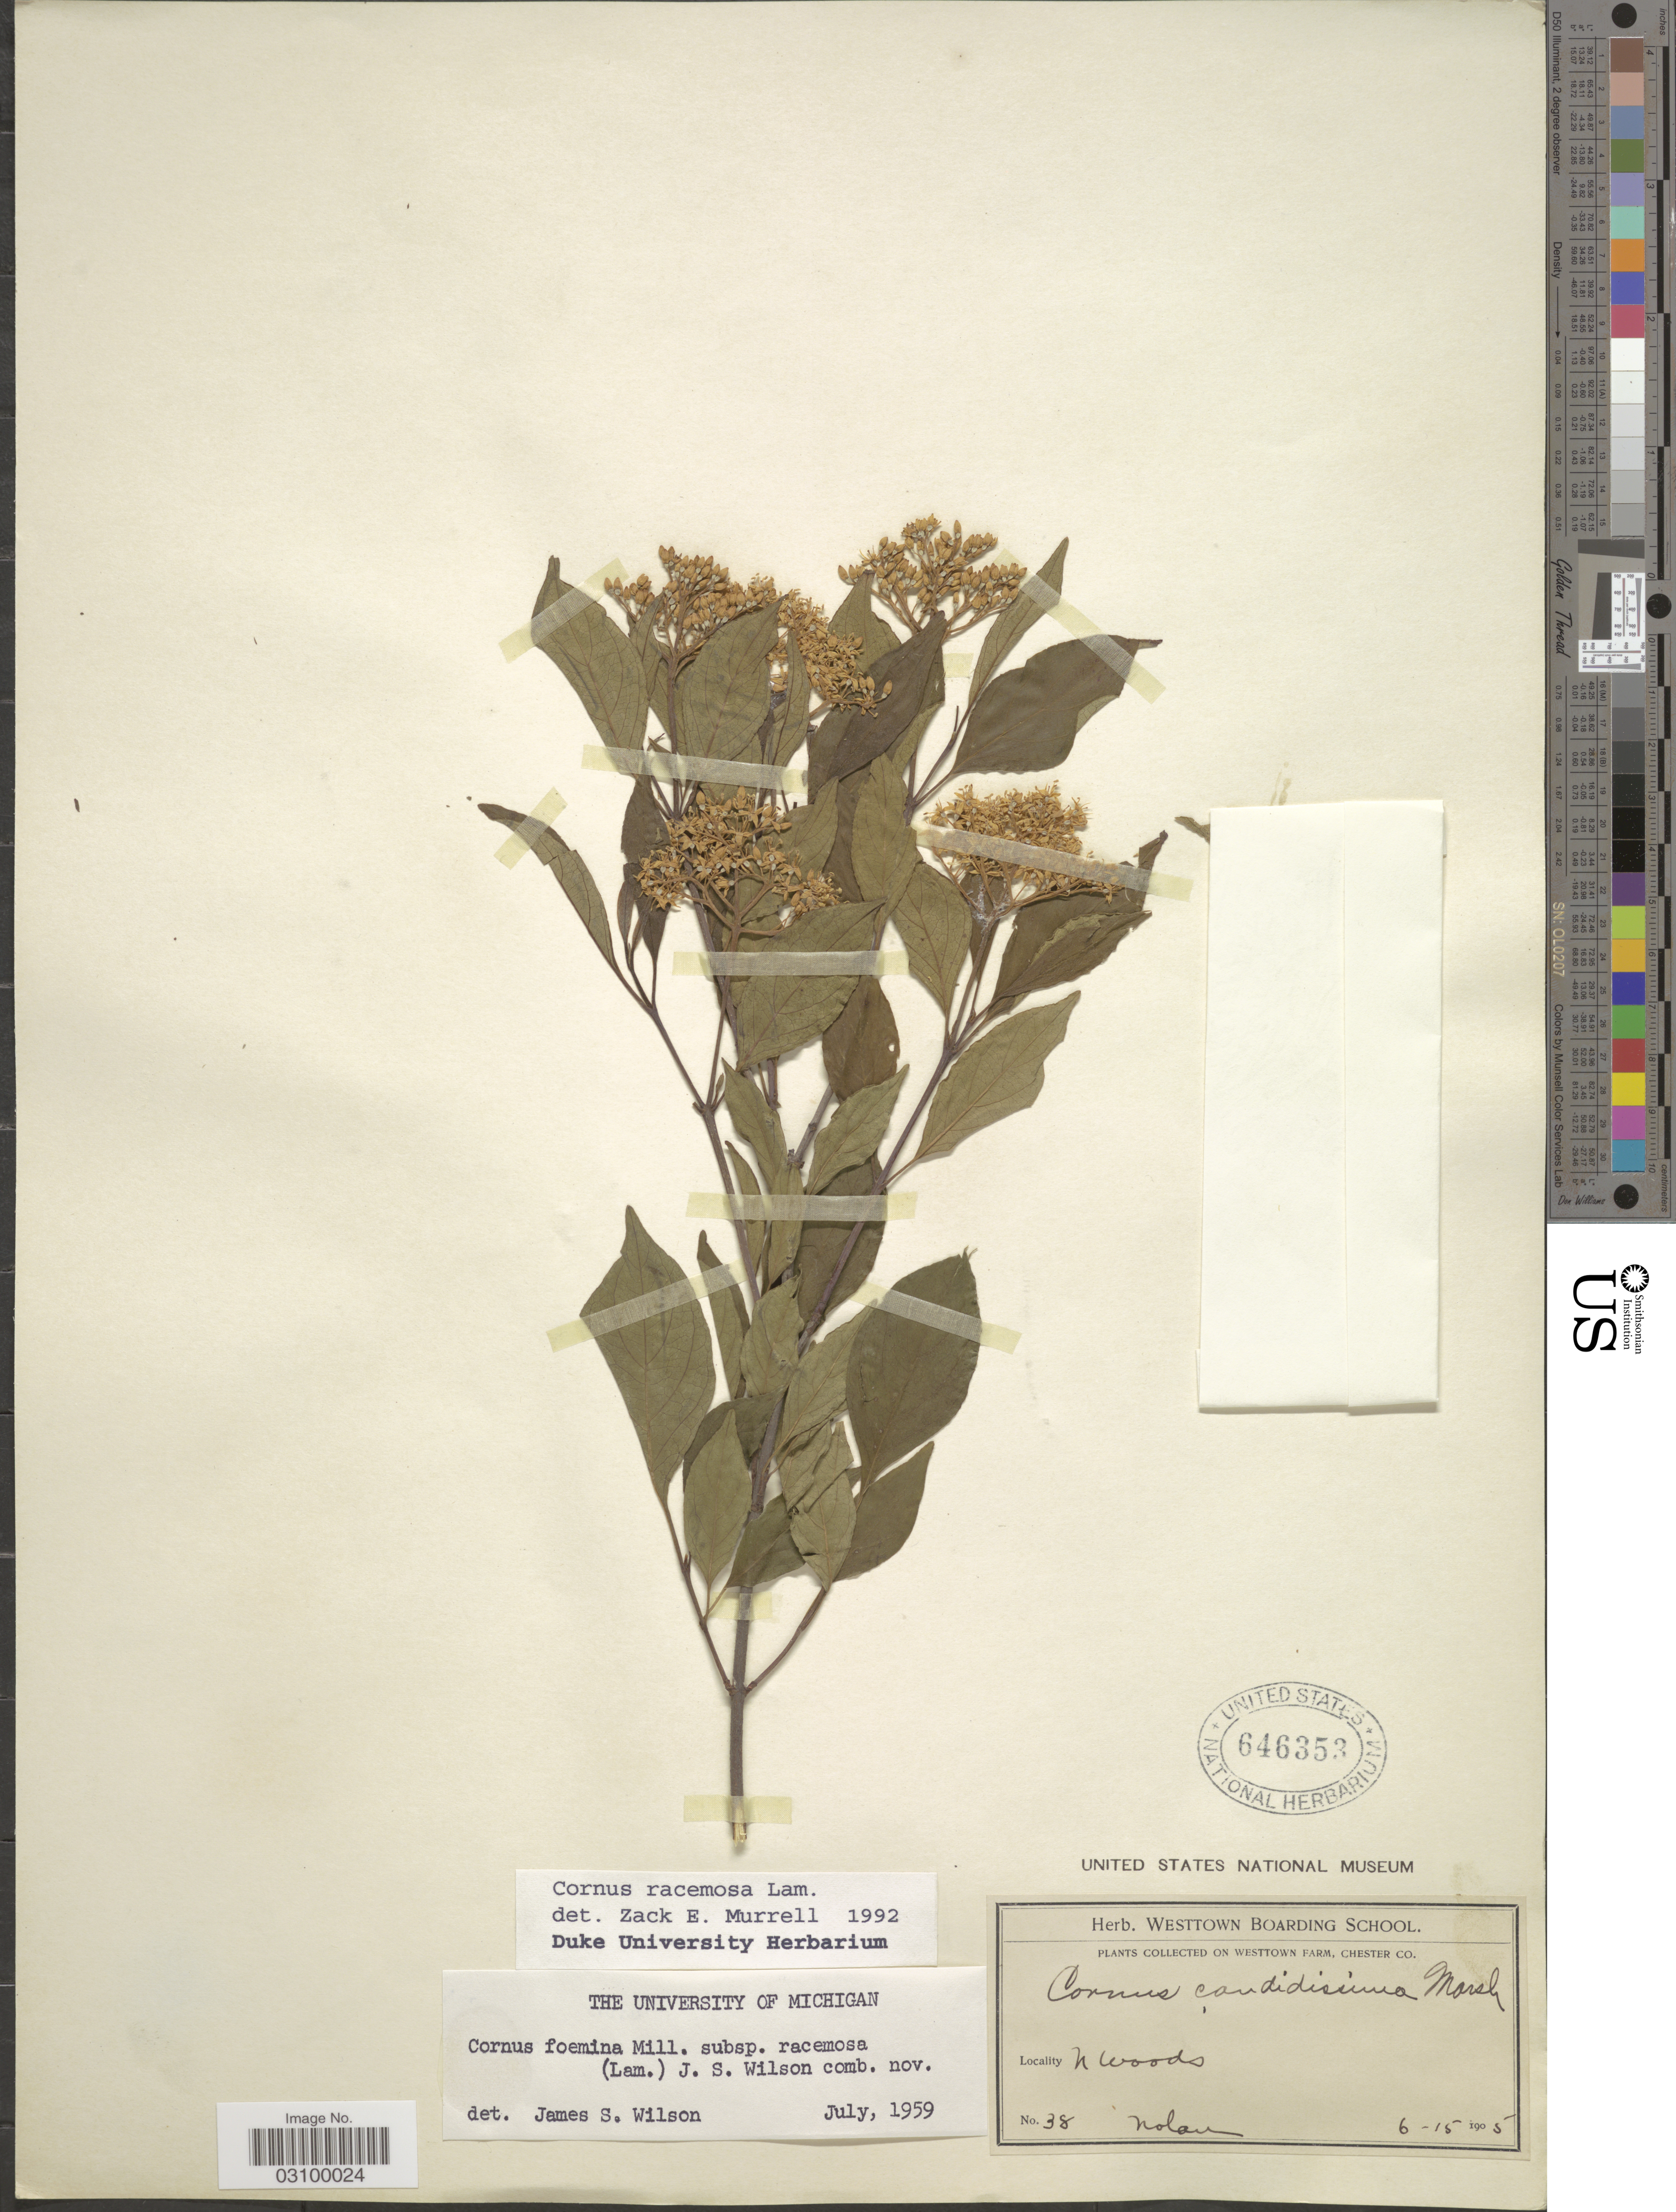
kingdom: Plantae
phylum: Tracheophyta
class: Magnoliopsida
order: Cornales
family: Cornaceae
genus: Cornus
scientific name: Cornus racemosa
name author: Lam.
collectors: -. Nolan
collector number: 38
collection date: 1905-06-15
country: United States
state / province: Pennsylvania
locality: On Westtown Farm, Chester Co. N. Woods.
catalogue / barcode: US 646353